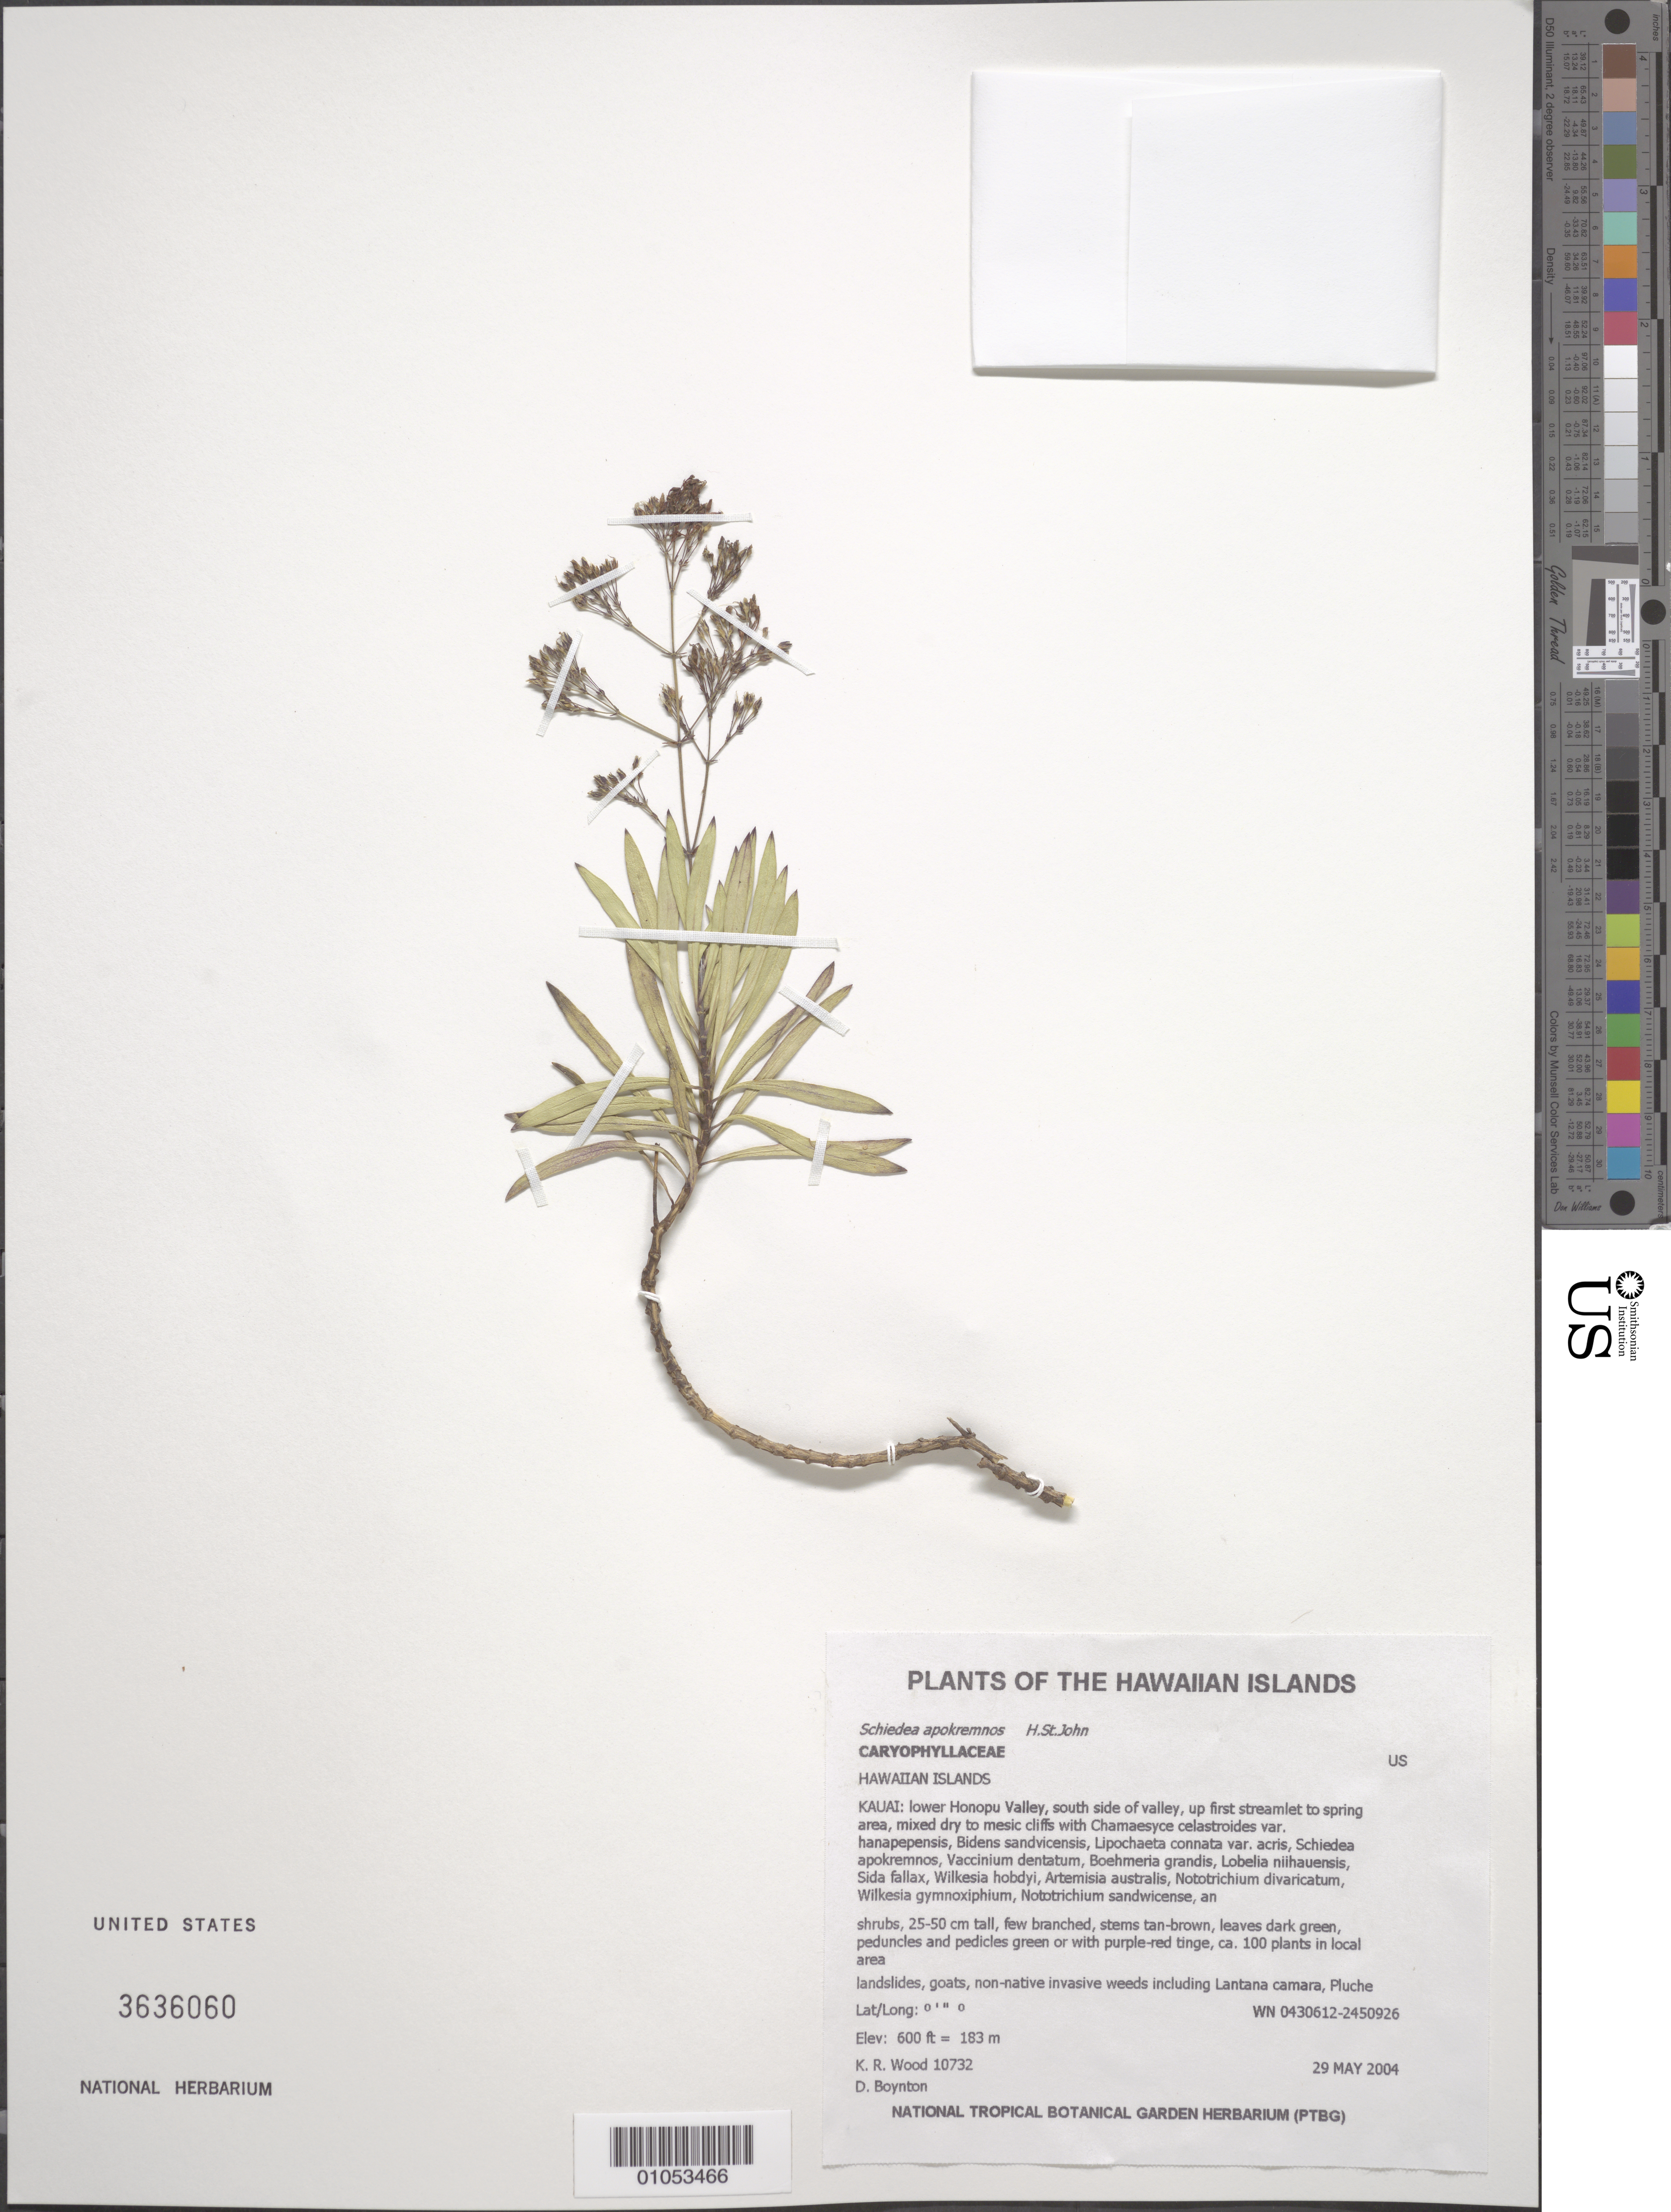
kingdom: Plantae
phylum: Tracheophyta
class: Magnoliopsida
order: Caryophyllales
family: Caryophyllaceae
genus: Schiedea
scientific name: Schiedea apokremnos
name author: H. St. John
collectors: K. R. Wood & D. Boynton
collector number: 10732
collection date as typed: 29 May 2004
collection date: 2004-05-29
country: United States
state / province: Hawaii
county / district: Kauai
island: Kaua'i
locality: Lower Honopu Valley, south side of valley, up first streamlet to spring area.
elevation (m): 183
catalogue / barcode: US 3636060